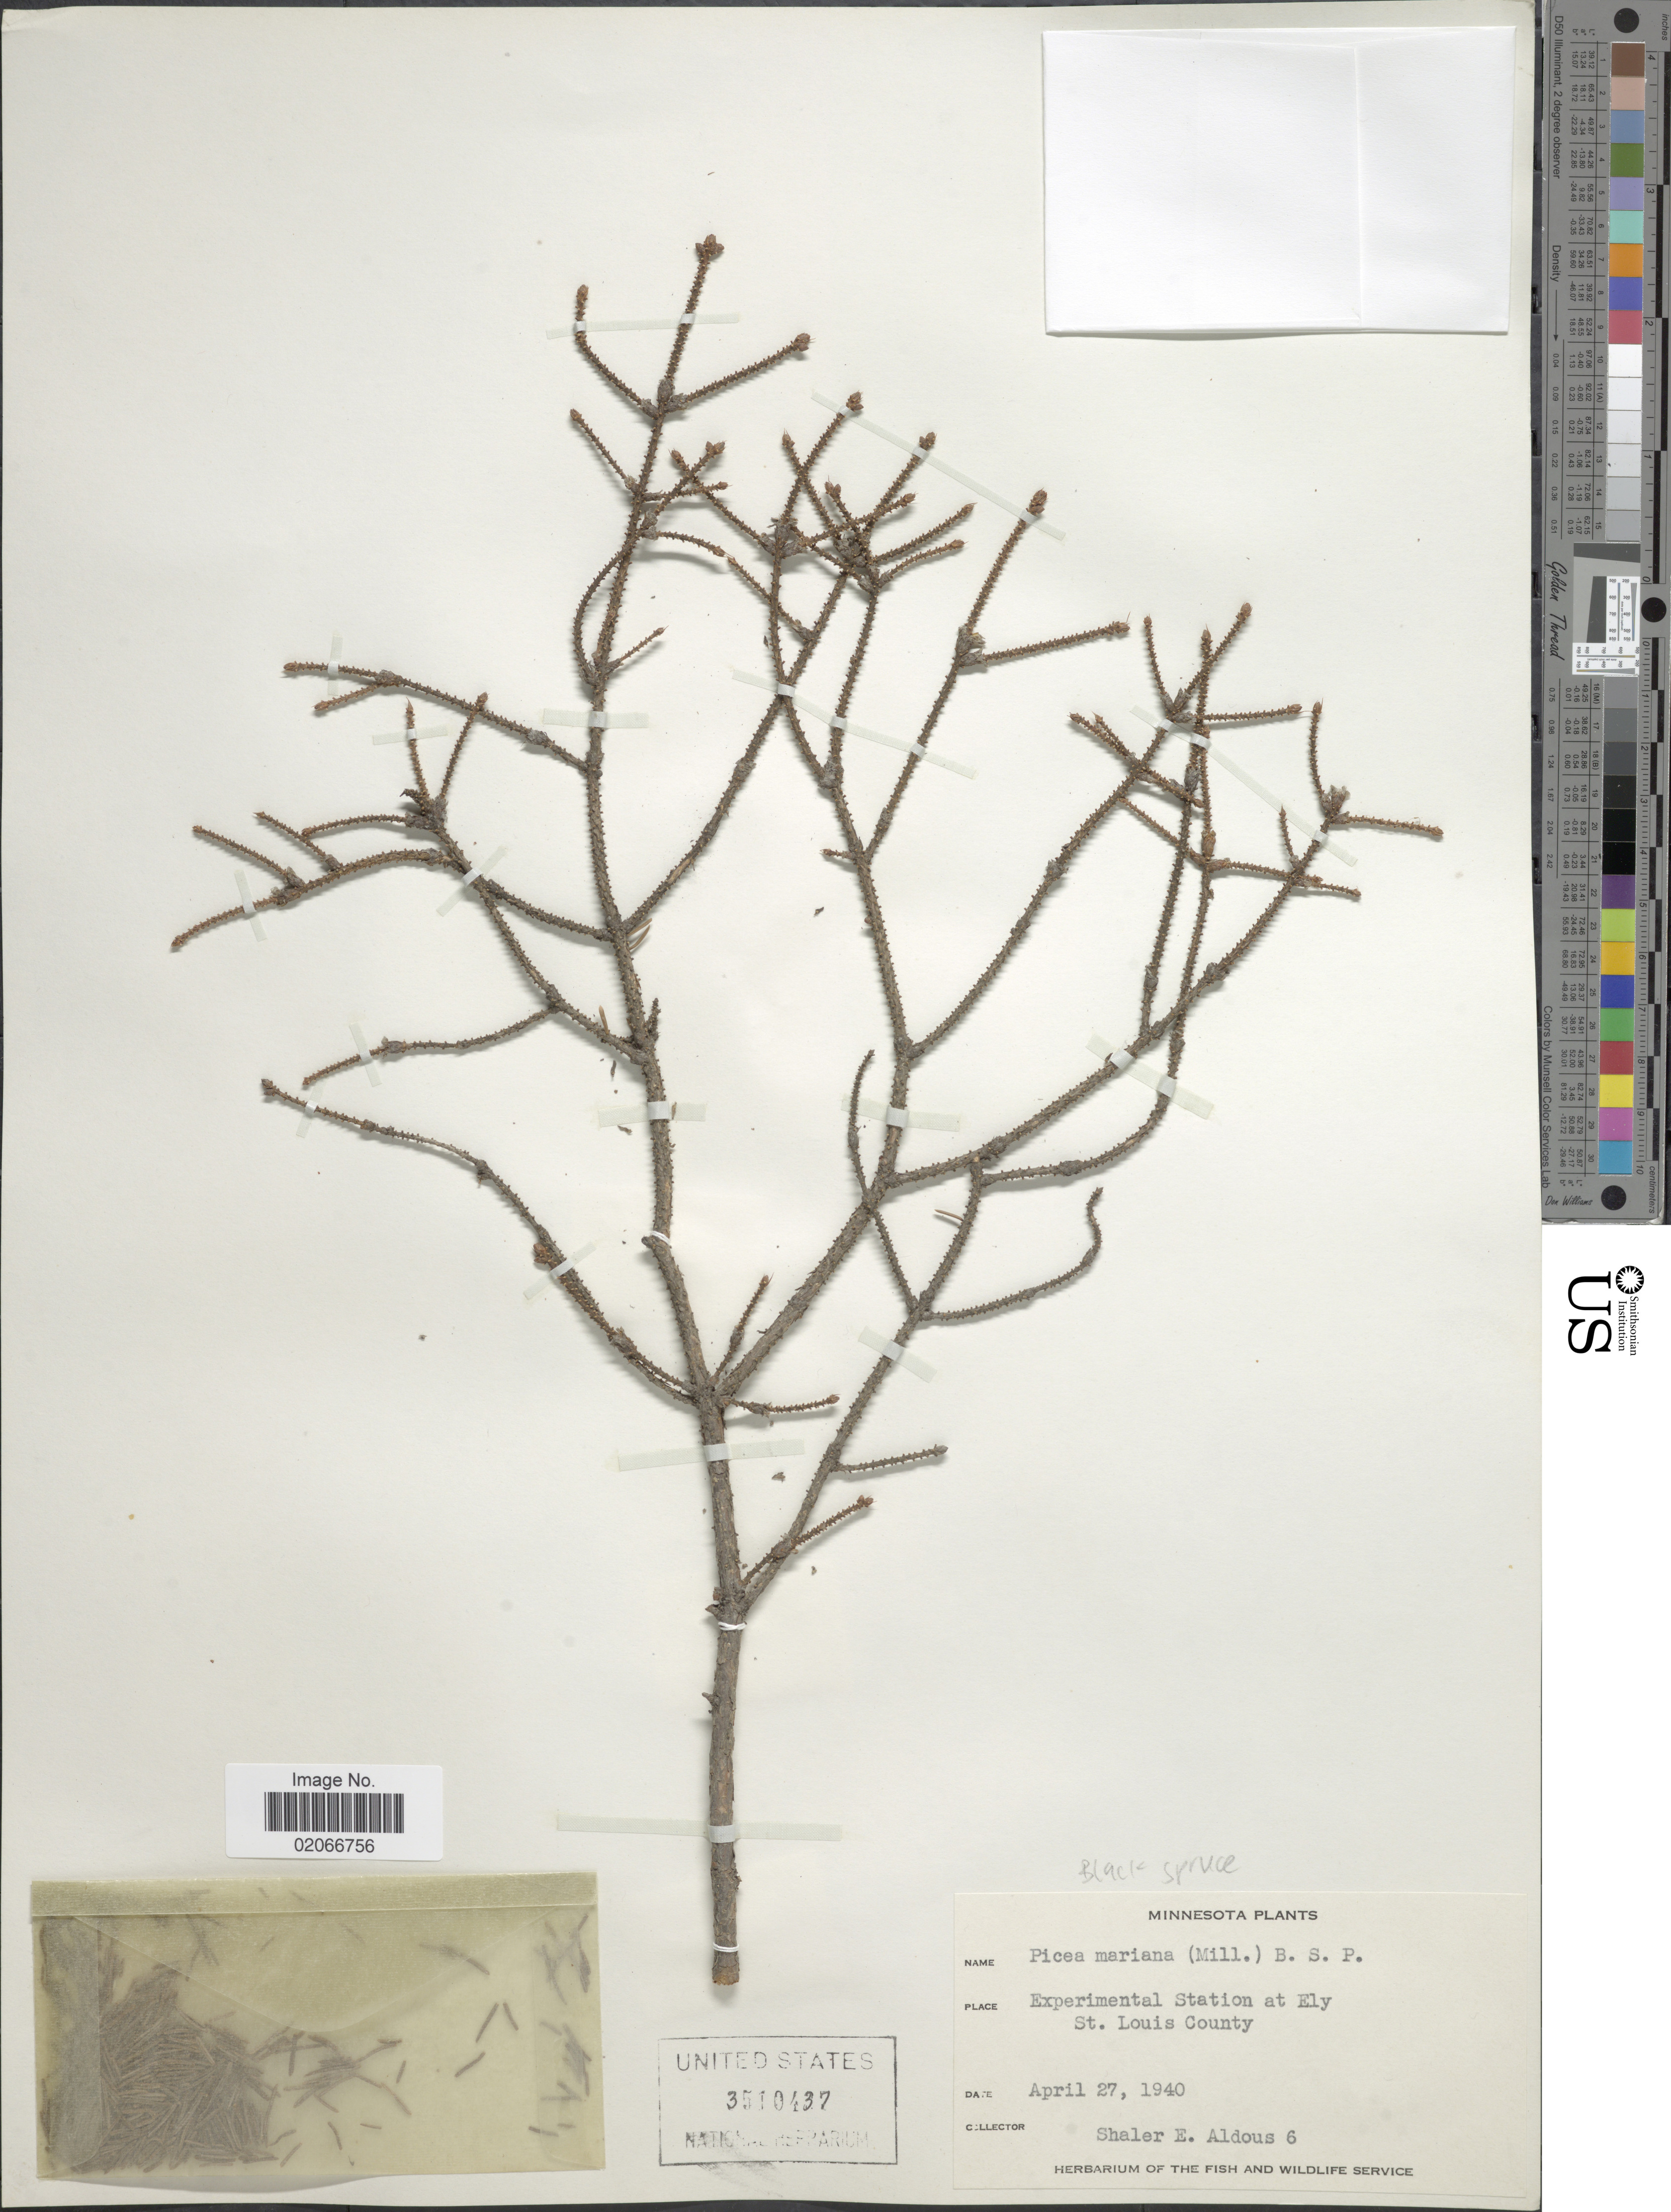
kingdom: Plantae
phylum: Tracheophyta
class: Pinopsida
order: Pinales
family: Pinaceae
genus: Picea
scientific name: Picea pungens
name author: Engelm.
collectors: S. Aldous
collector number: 6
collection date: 1940-04-27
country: United States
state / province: Minnesota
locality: Experimental Station Ely St. Louis County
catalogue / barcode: US 3510437